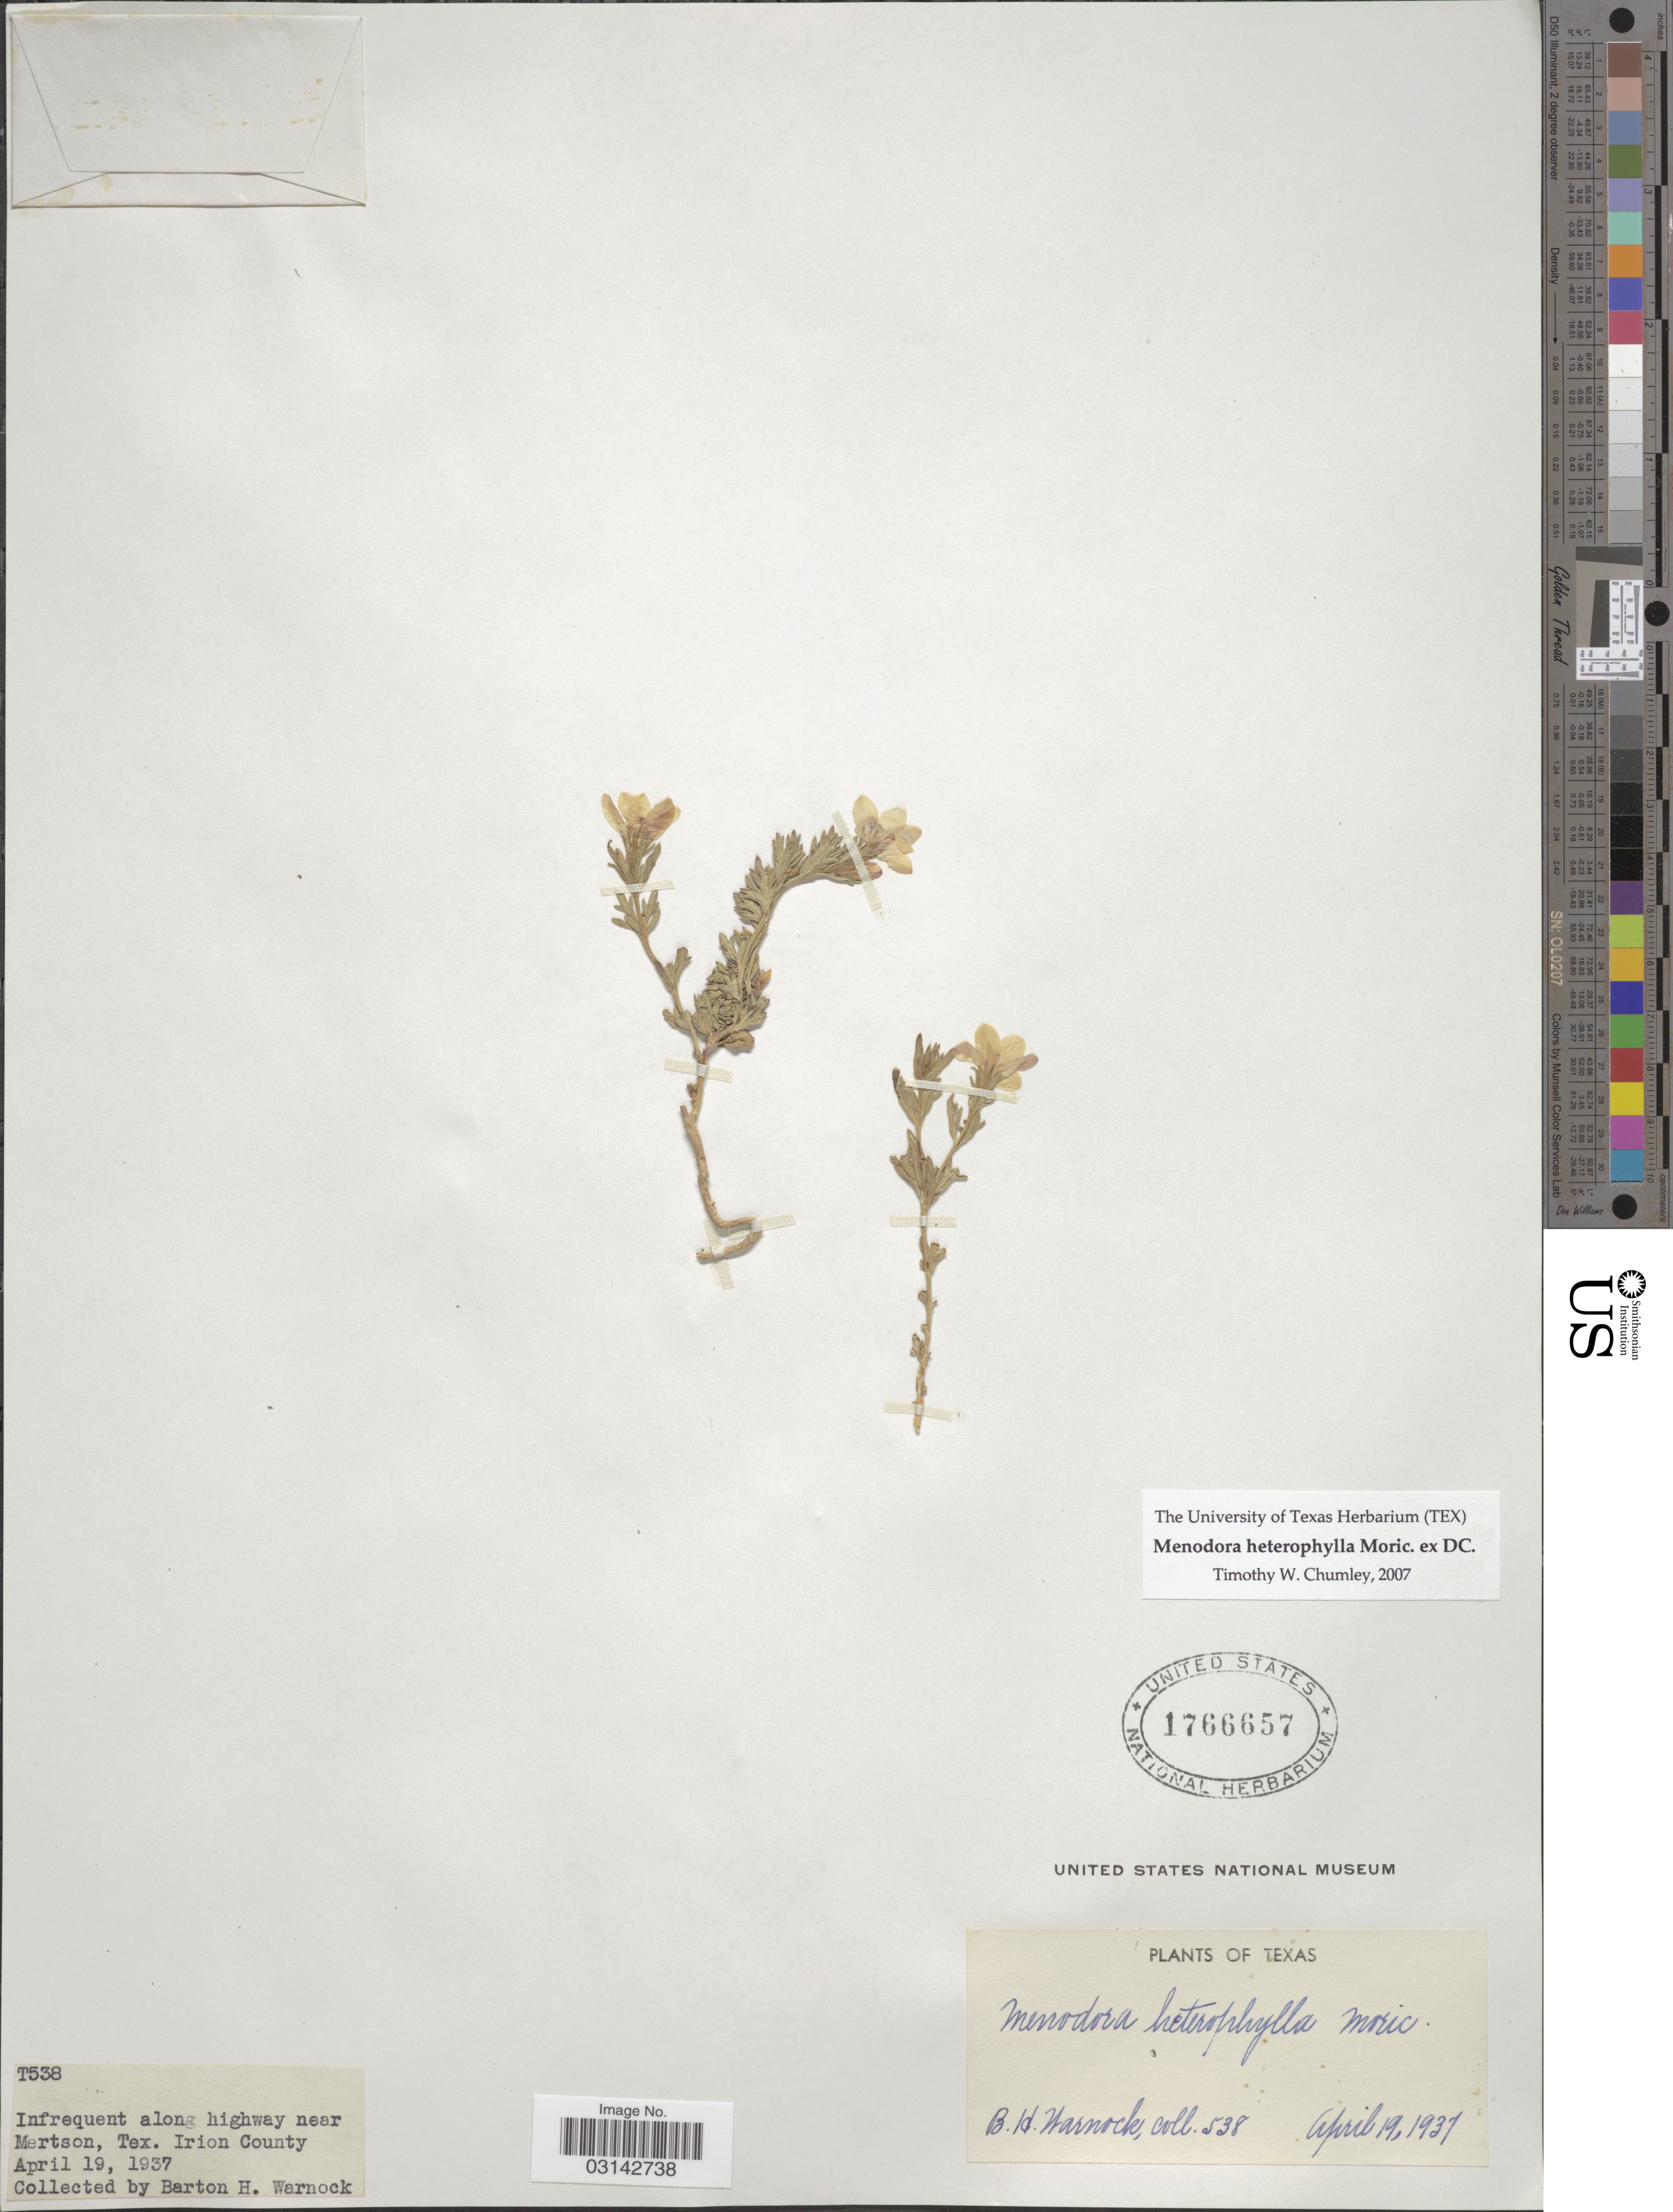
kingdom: Plantae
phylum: Tracheophyta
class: Magnoliopsida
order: Lamiales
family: Oleaceae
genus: Menodora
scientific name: Menodora heterophylla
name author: Moric. ex A. DC.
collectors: B. H. Warnock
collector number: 538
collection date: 1937-04-19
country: United States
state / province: Texas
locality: Infrequent along highway near Mertson, Irion County.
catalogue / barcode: US 1766657